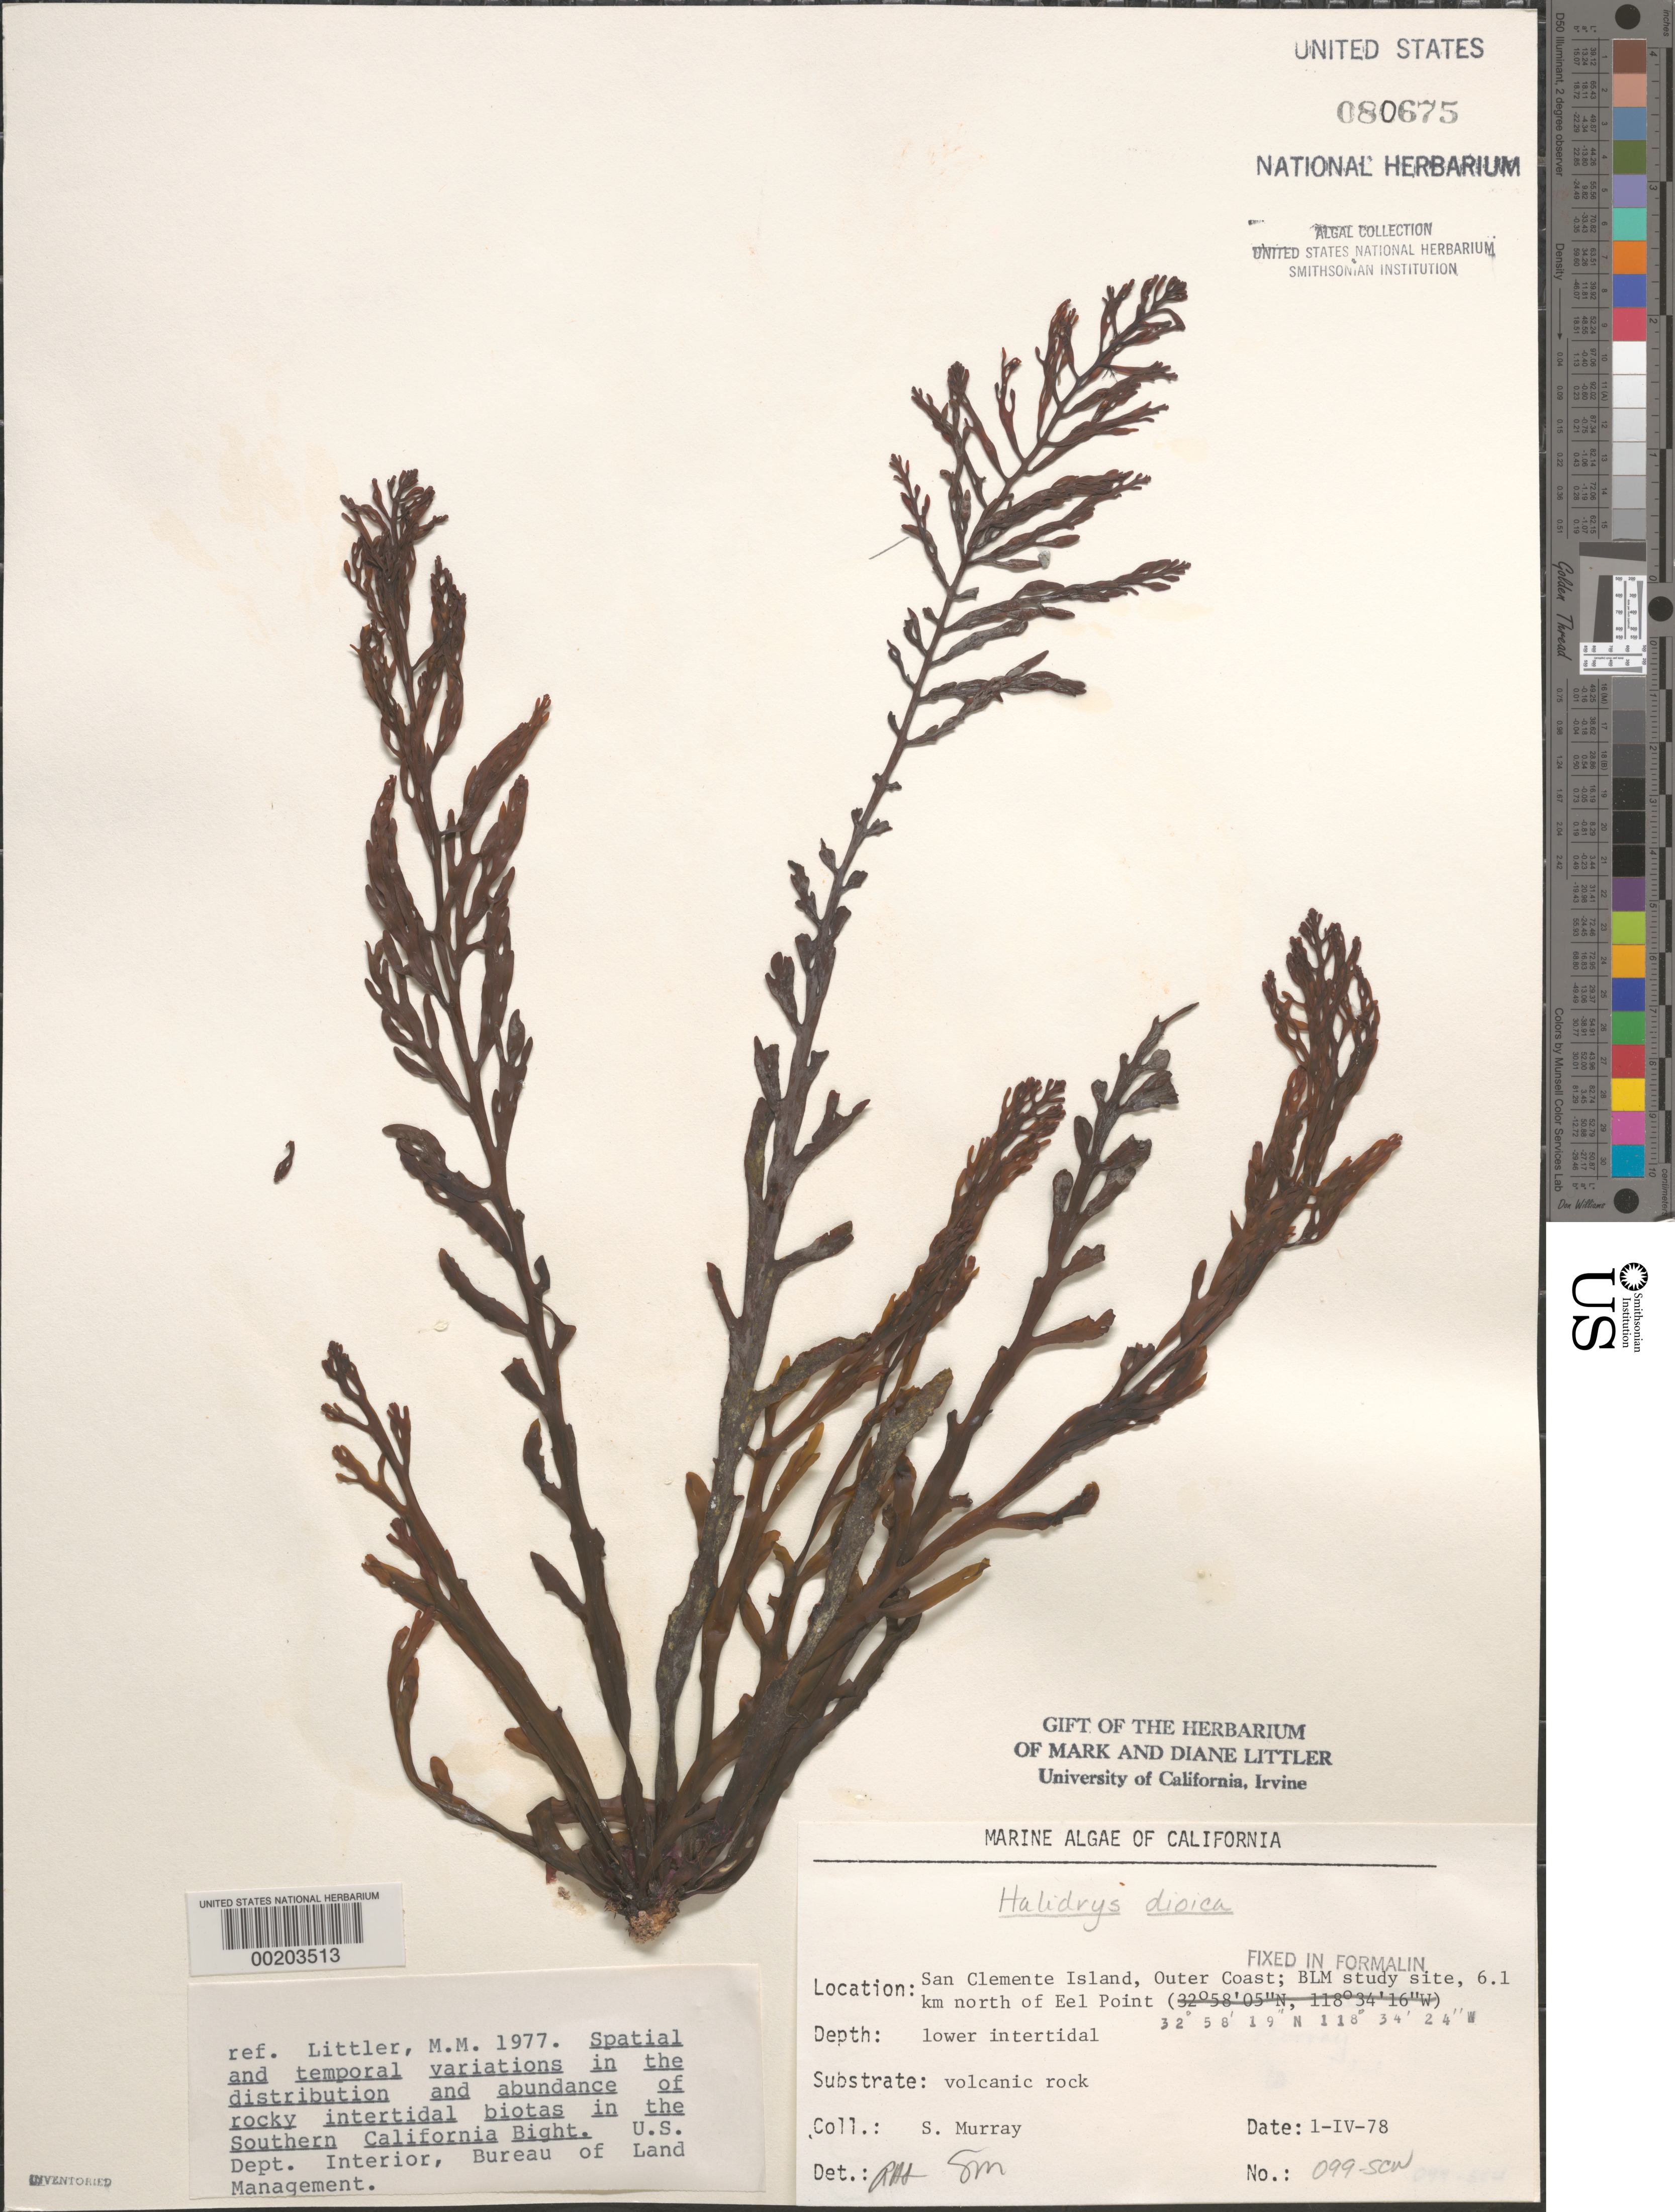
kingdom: Chromista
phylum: Ochrophyta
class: Phaeophyceae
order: Fucales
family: Sargassaceae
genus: Halidrys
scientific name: Halidrys dioica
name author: N.L. Gardner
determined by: Sims, Robert H.; Murray, S. N.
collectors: S. N. Murray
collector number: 099-scw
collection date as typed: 01 Apr 1978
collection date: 1978-04-01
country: United States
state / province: California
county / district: Los Angeles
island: San Clemente Island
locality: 6.1 km north of Eel Point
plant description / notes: BLM-SOCALBIGHT Rocky Intertidal Survey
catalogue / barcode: US 80675